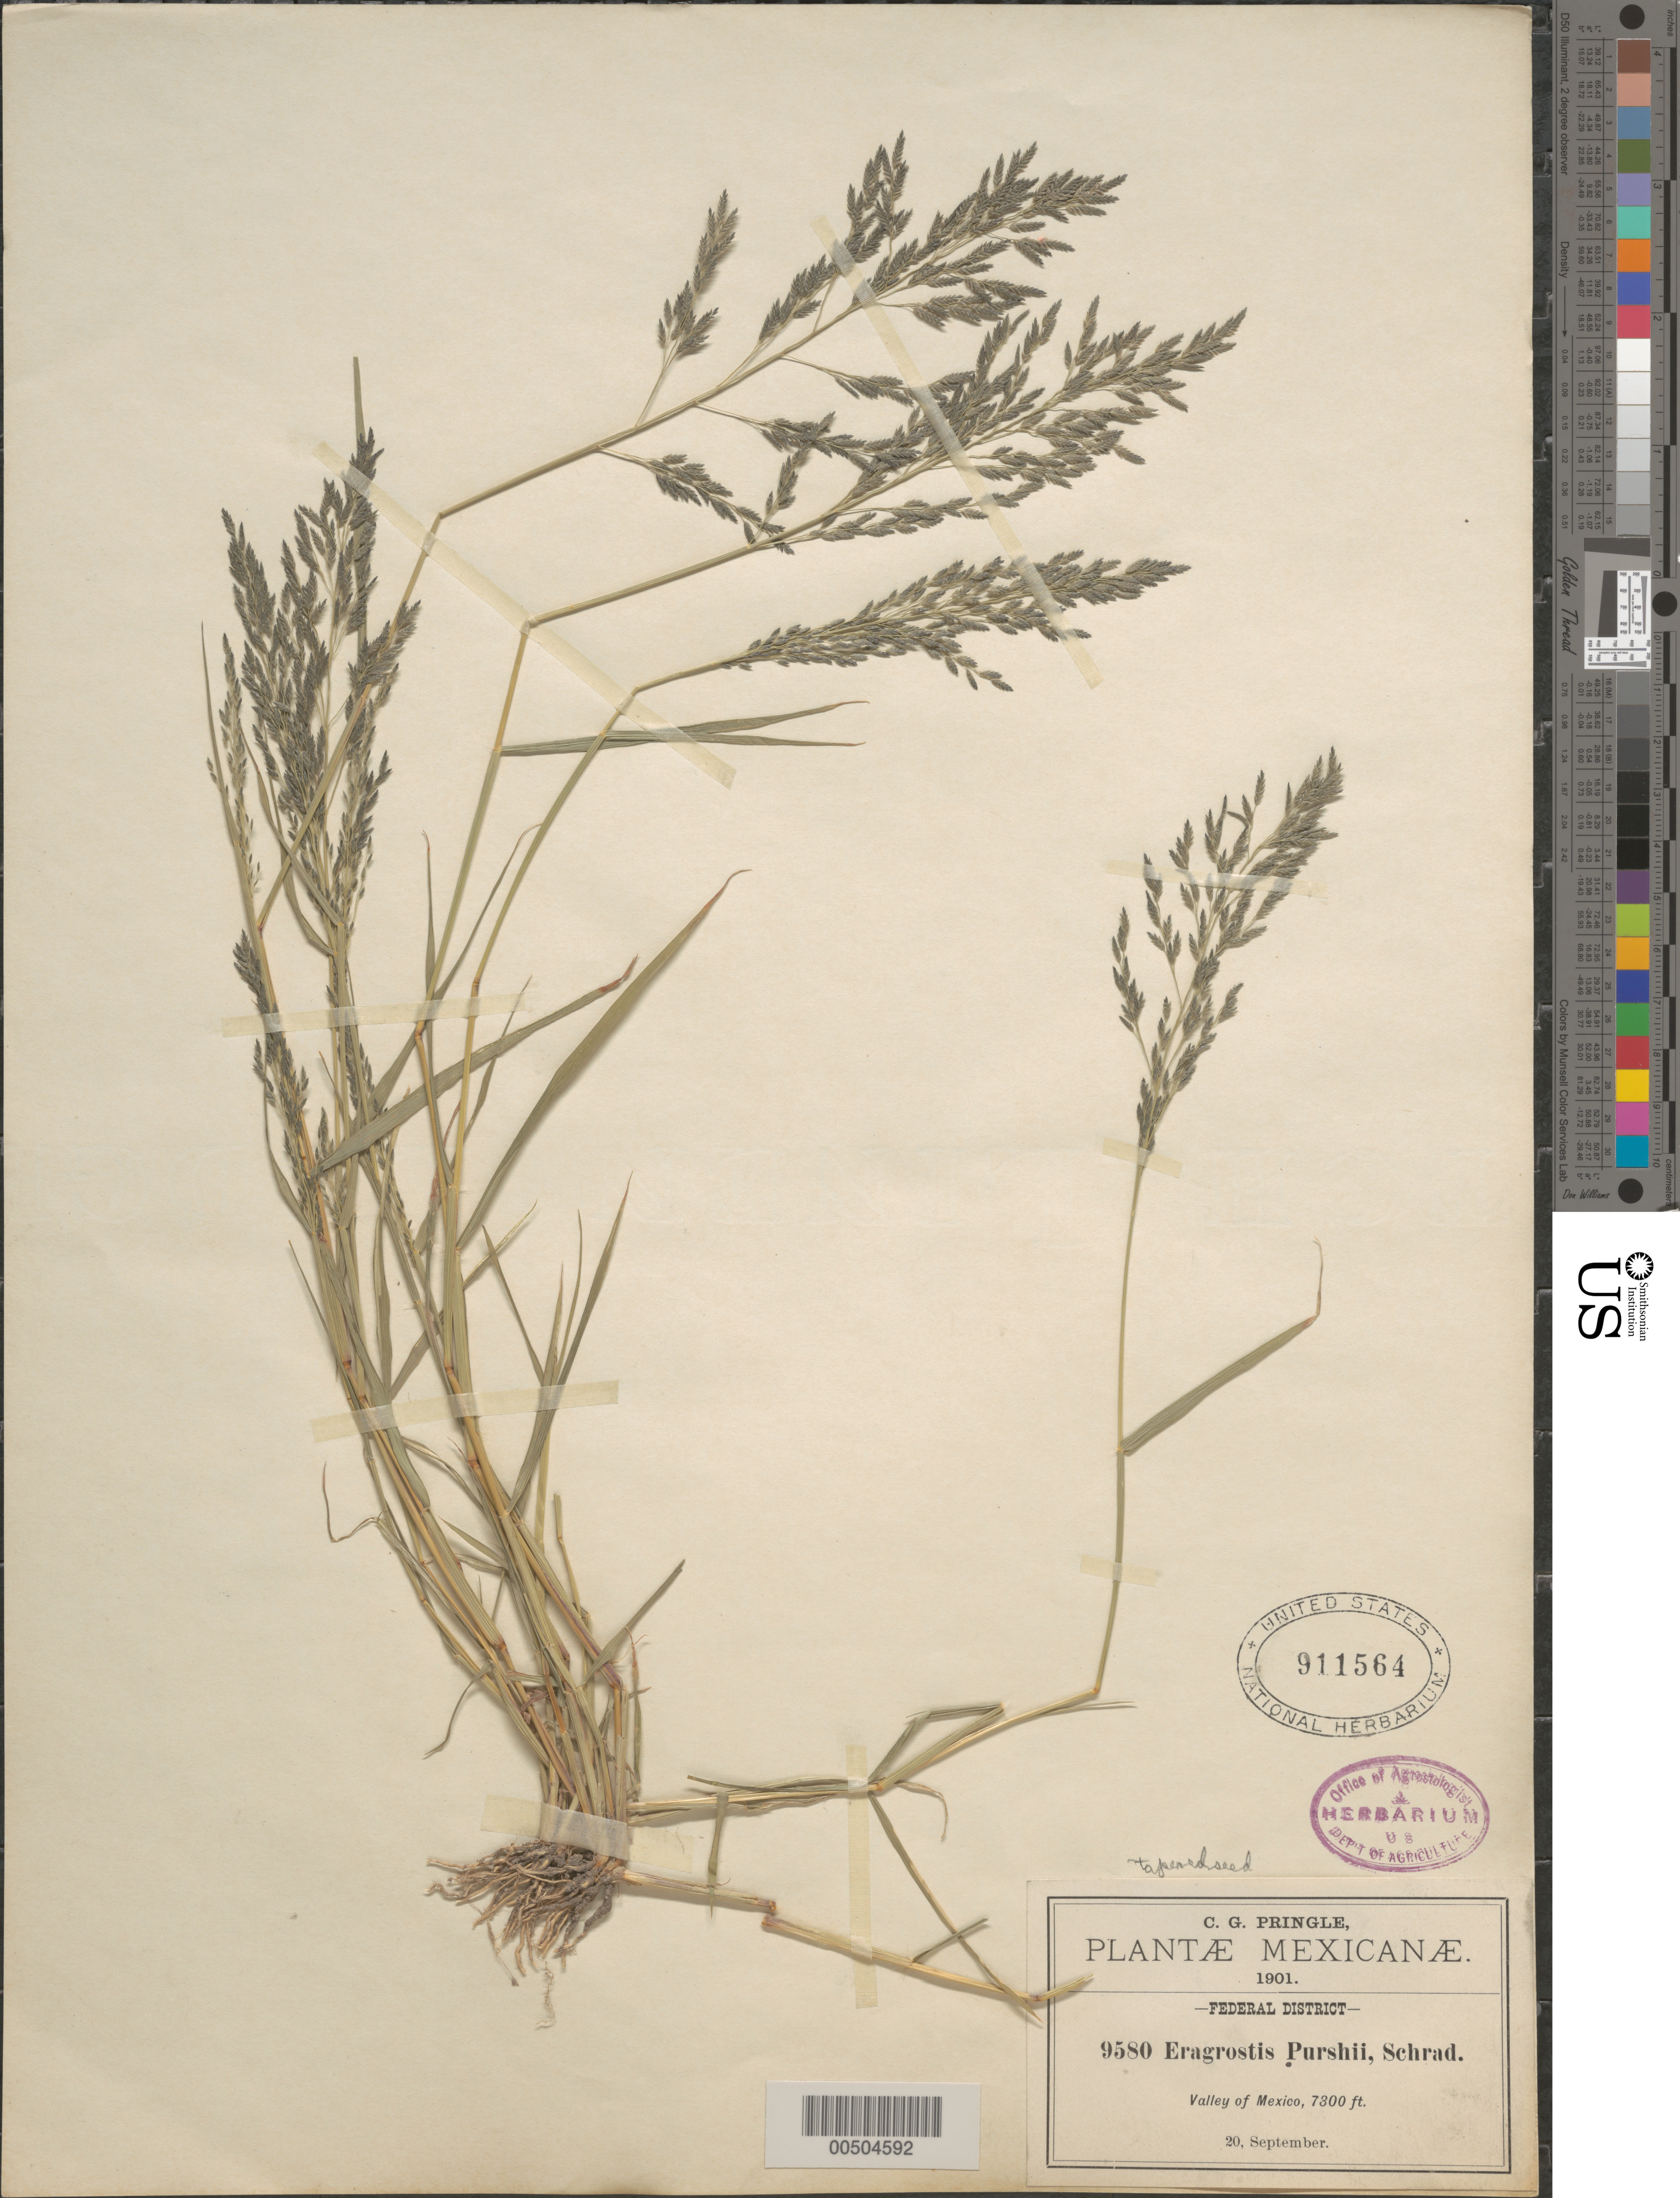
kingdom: Plantae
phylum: Tracheophyta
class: Liliopsida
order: Poales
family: Poaceae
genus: Eragrostis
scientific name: Eragrostis pectinacea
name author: (Michx.) Nees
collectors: C. G. Pringle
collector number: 9580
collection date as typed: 20 Sep 1901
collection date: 1901-09-20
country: Mexico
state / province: Distrito Federal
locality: Valley of Mexico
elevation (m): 2225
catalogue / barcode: US 911564